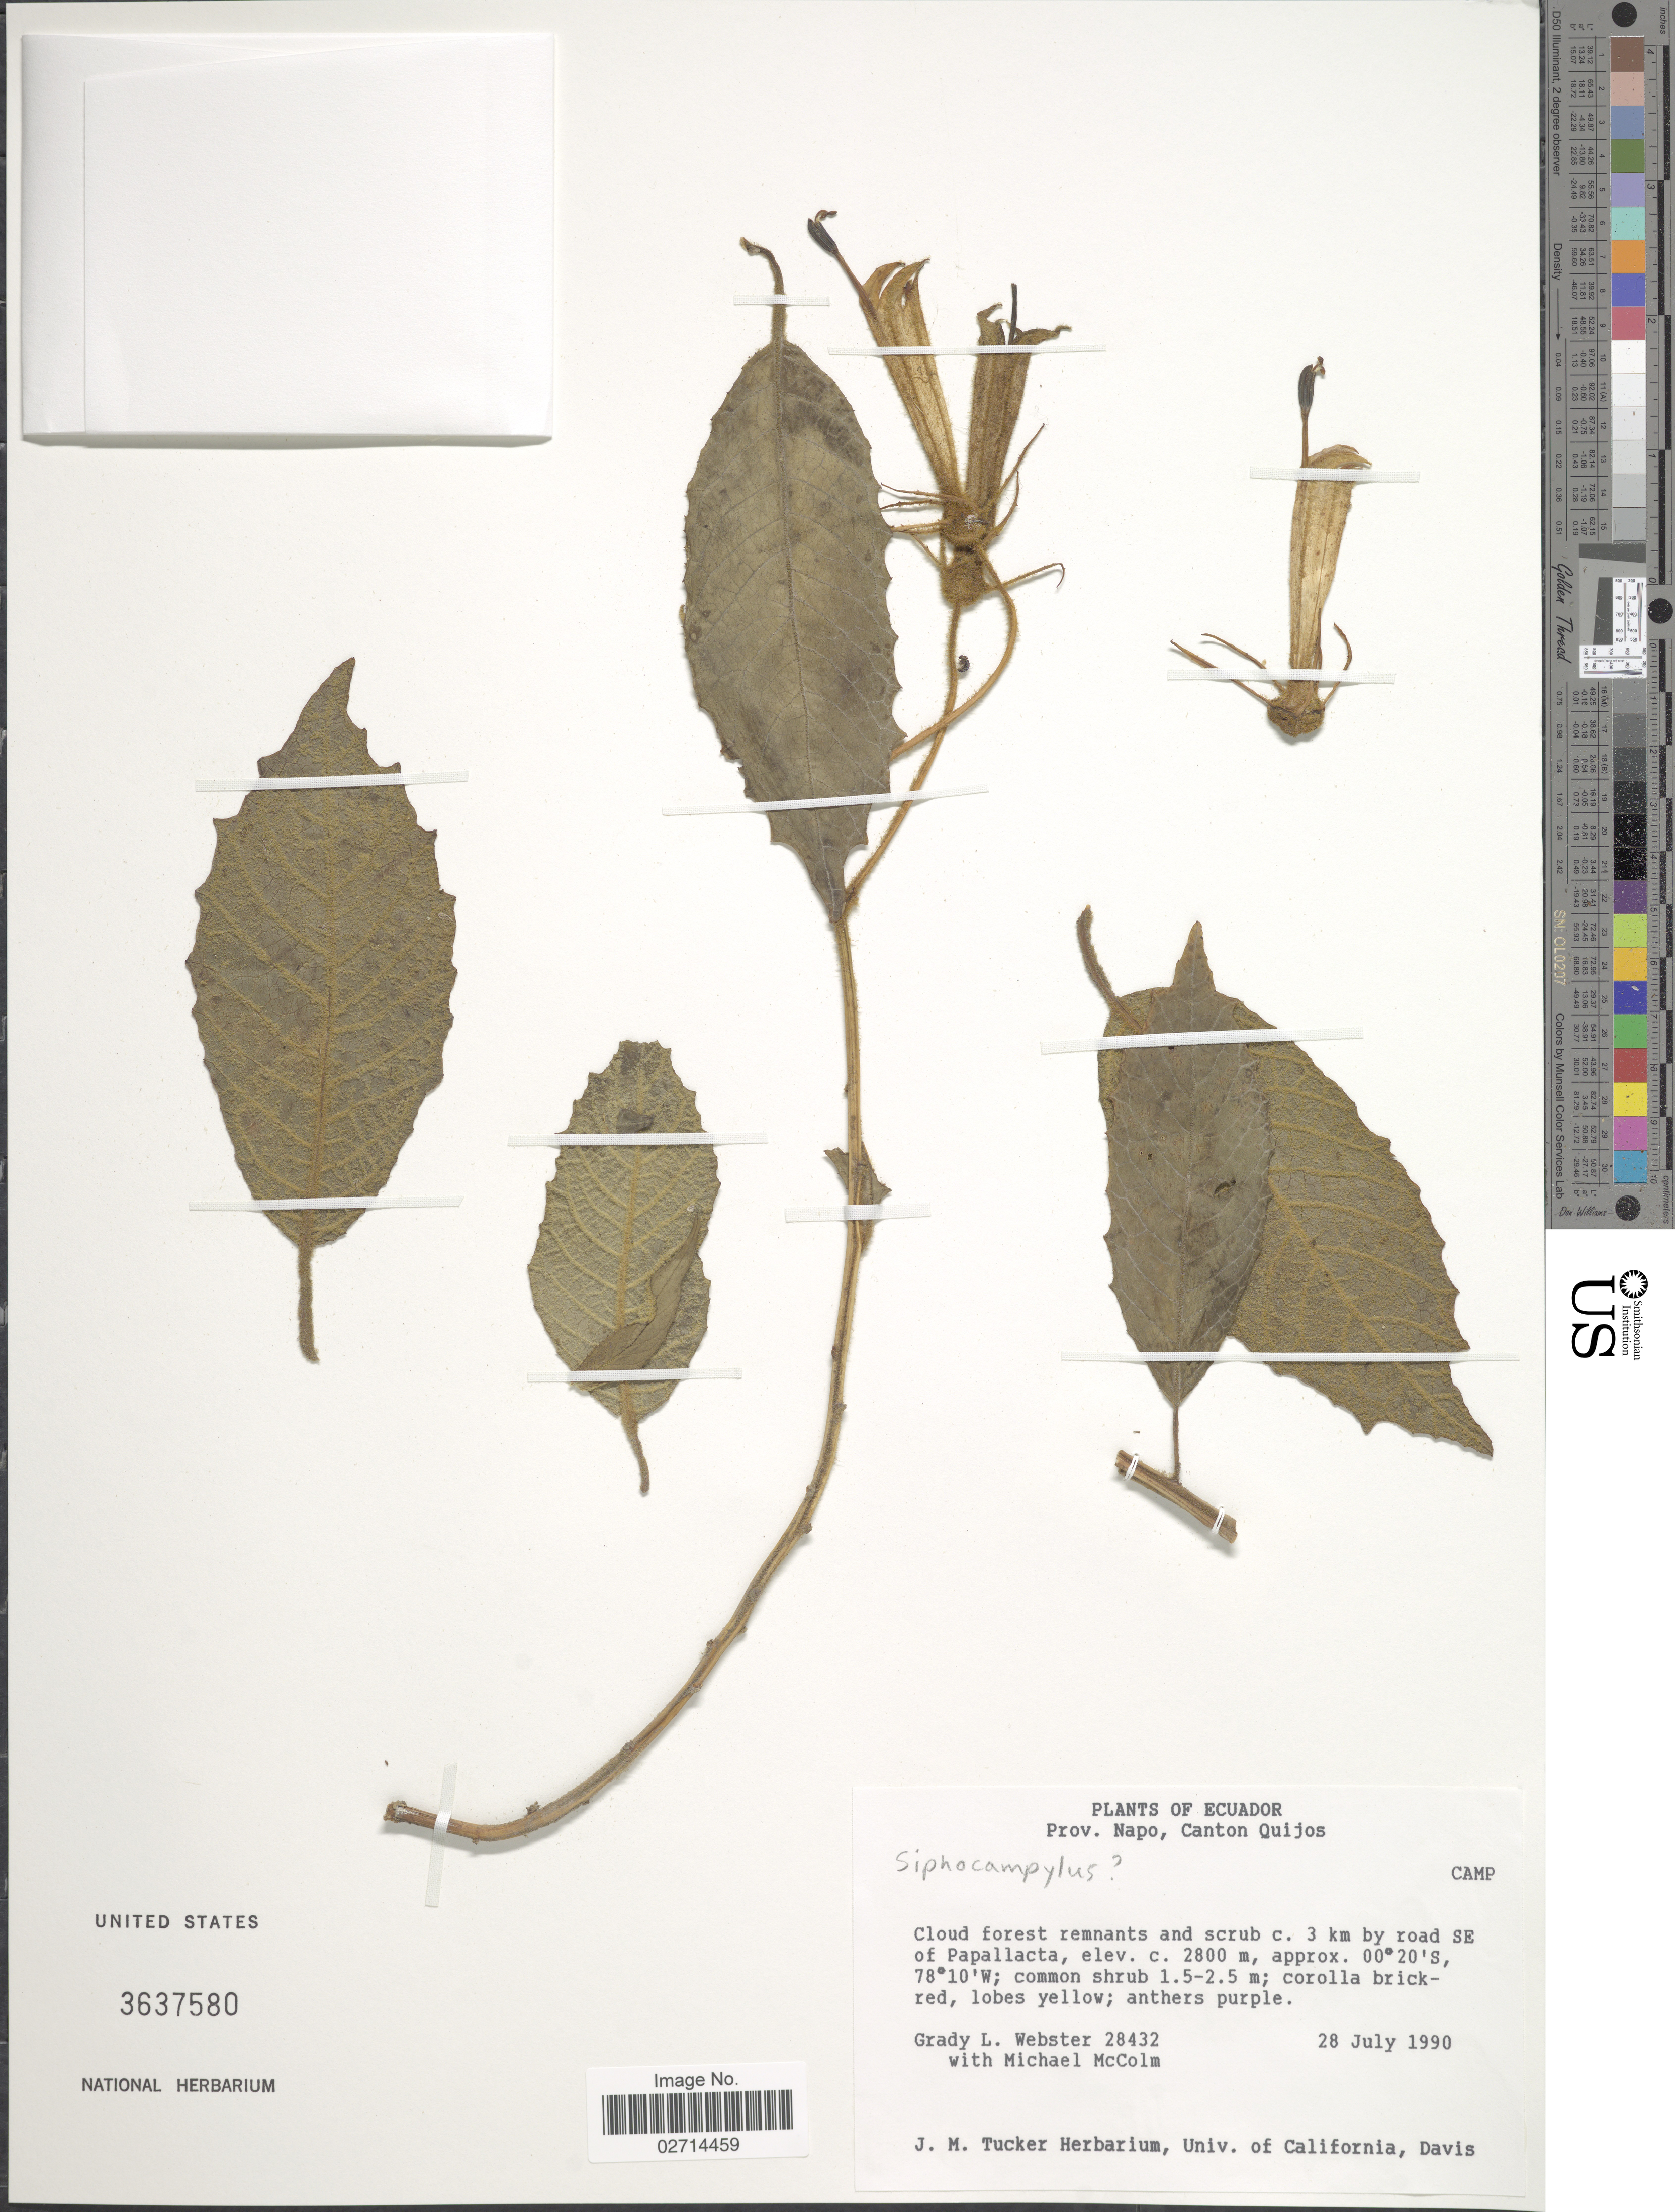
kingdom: Plantae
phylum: Tracheophyta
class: Magnoliopsida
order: Asterales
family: Campanulaceae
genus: Centropogon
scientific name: Centropogon sp.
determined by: Lagomarsino, L. P.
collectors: G. L. Webster & M. McColm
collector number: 28432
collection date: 1990-07-28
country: Ecuador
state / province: Napo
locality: Canton Quijos, Cloud forest remnants and scrub c. 3 km by road SE of Papallacta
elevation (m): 2800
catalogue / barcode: US 3637580